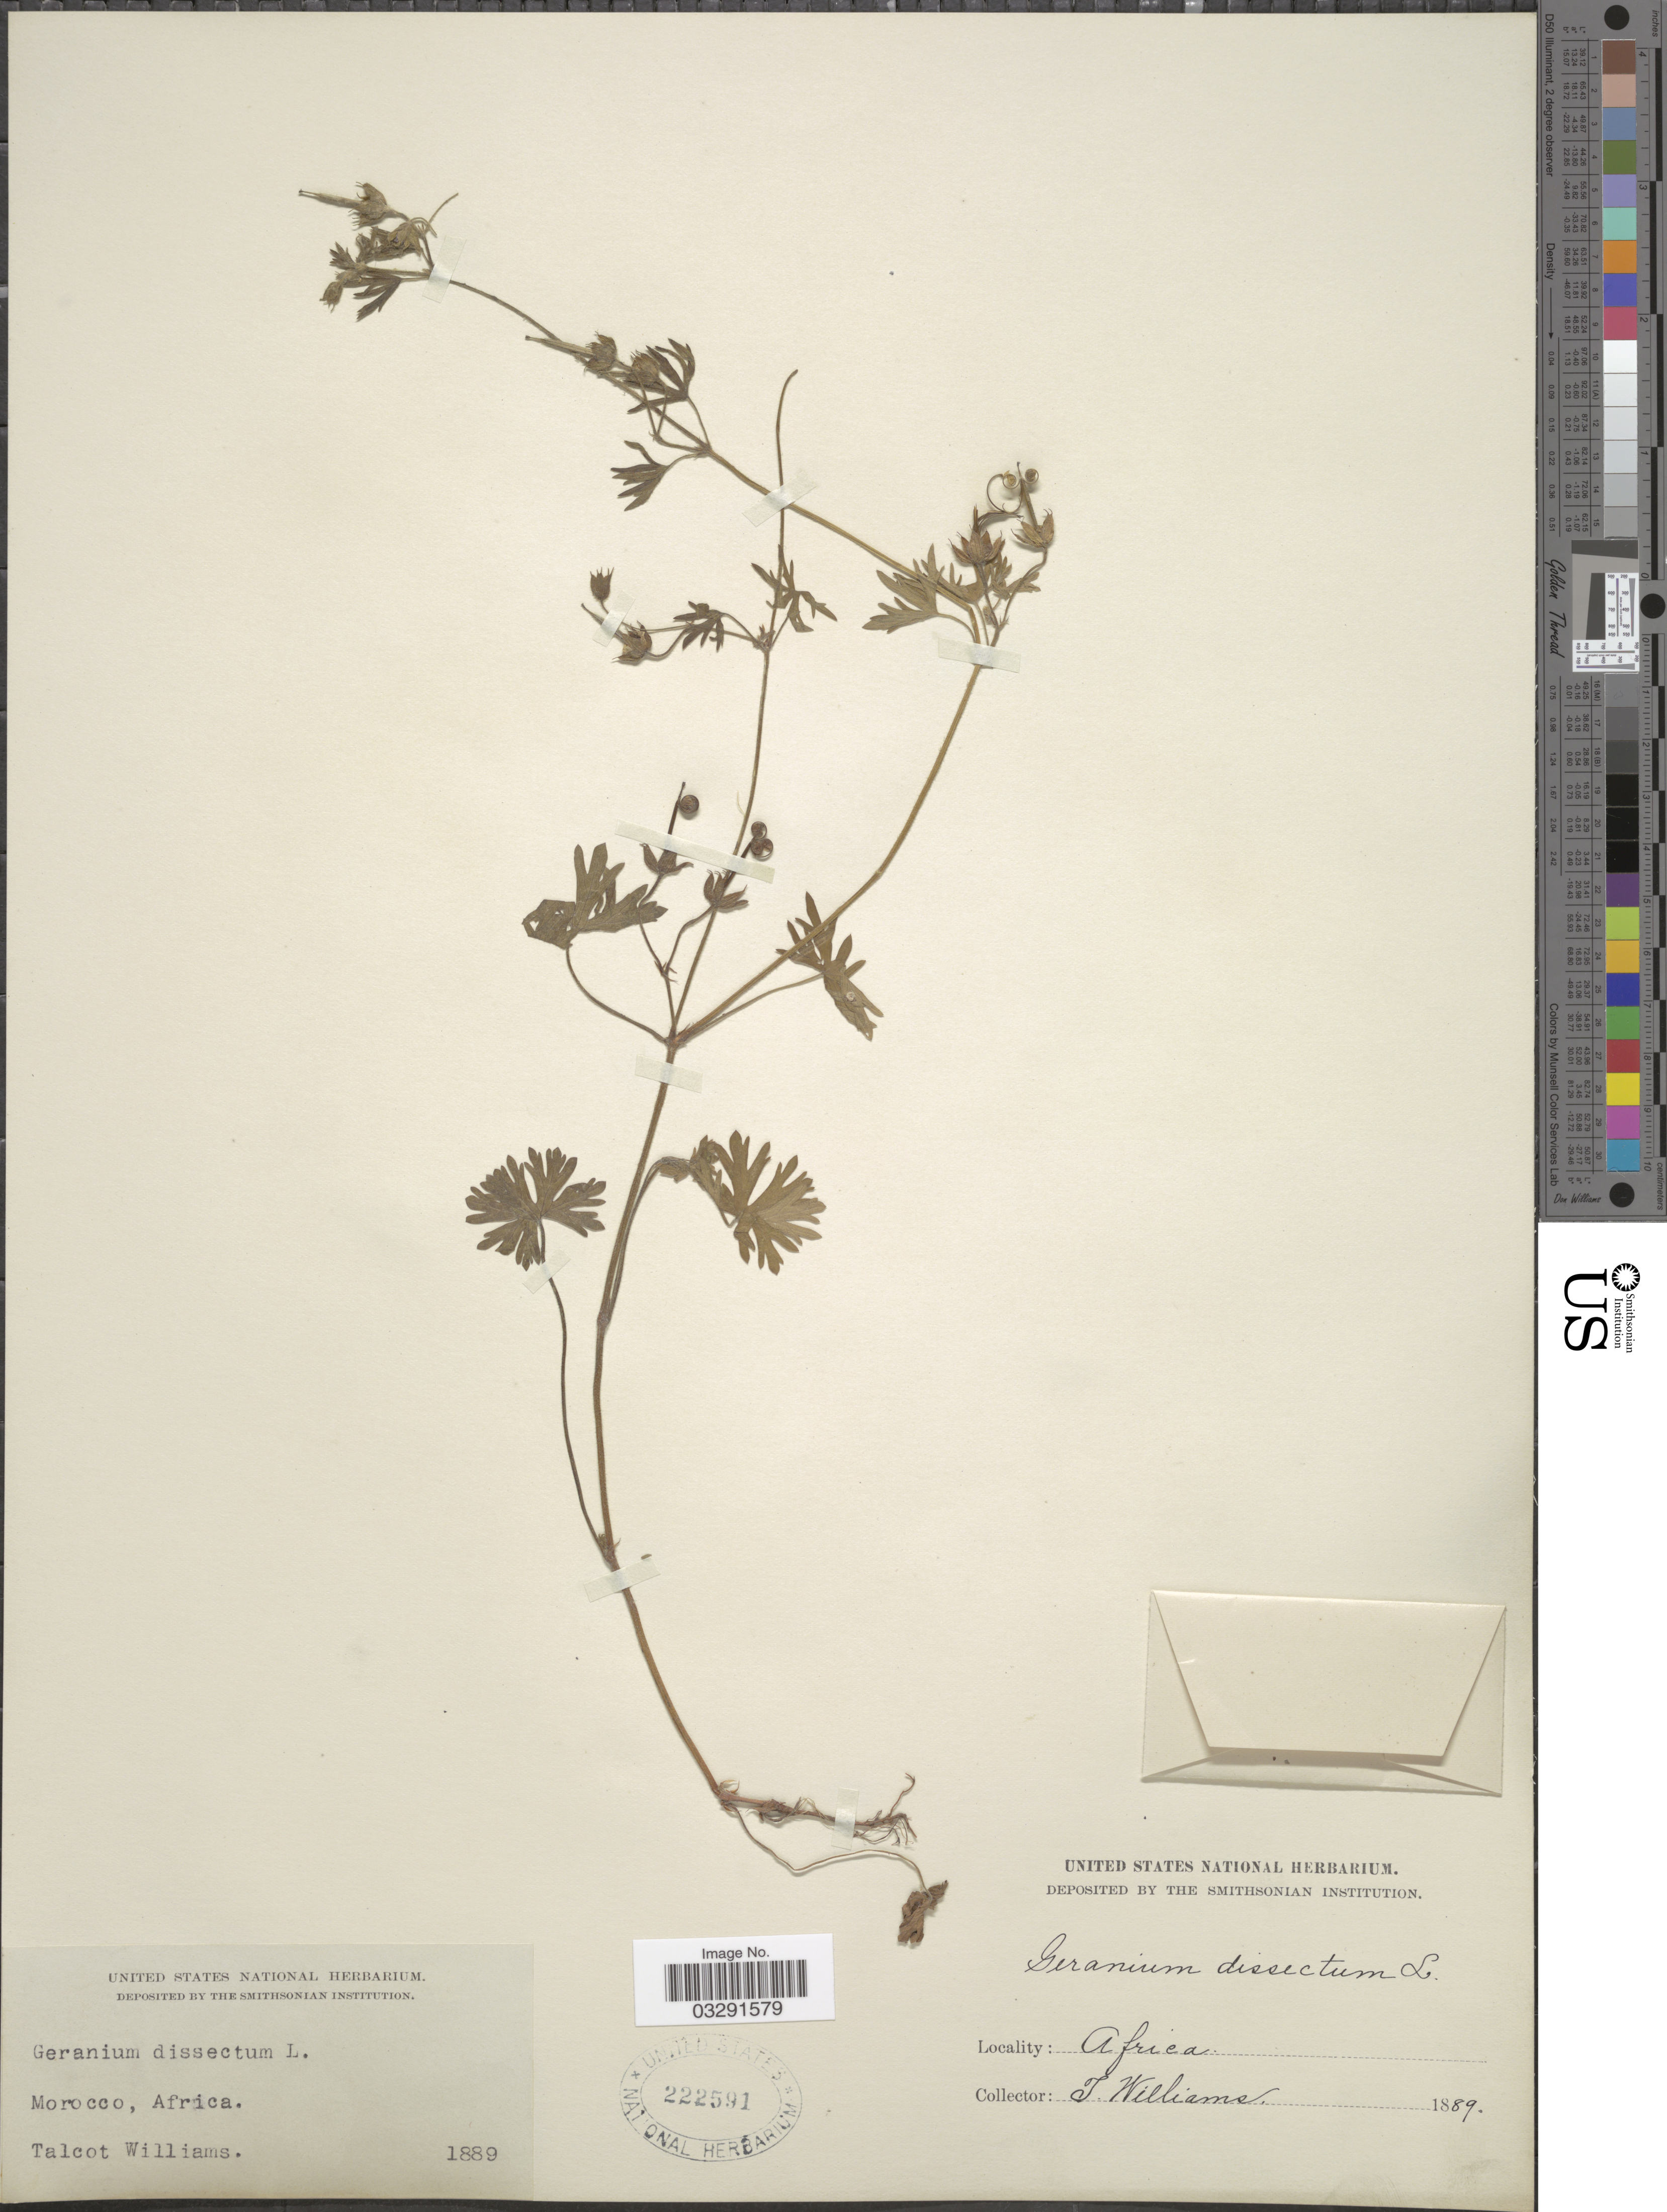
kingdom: Plantae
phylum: Tracheophyta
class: Magnoliopsida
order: Geraniales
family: Geraniaceae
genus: Geranium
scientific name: Geranium dissectum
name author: L.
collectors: T. Williams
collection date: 1889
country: Morocco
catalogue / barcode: US 222591